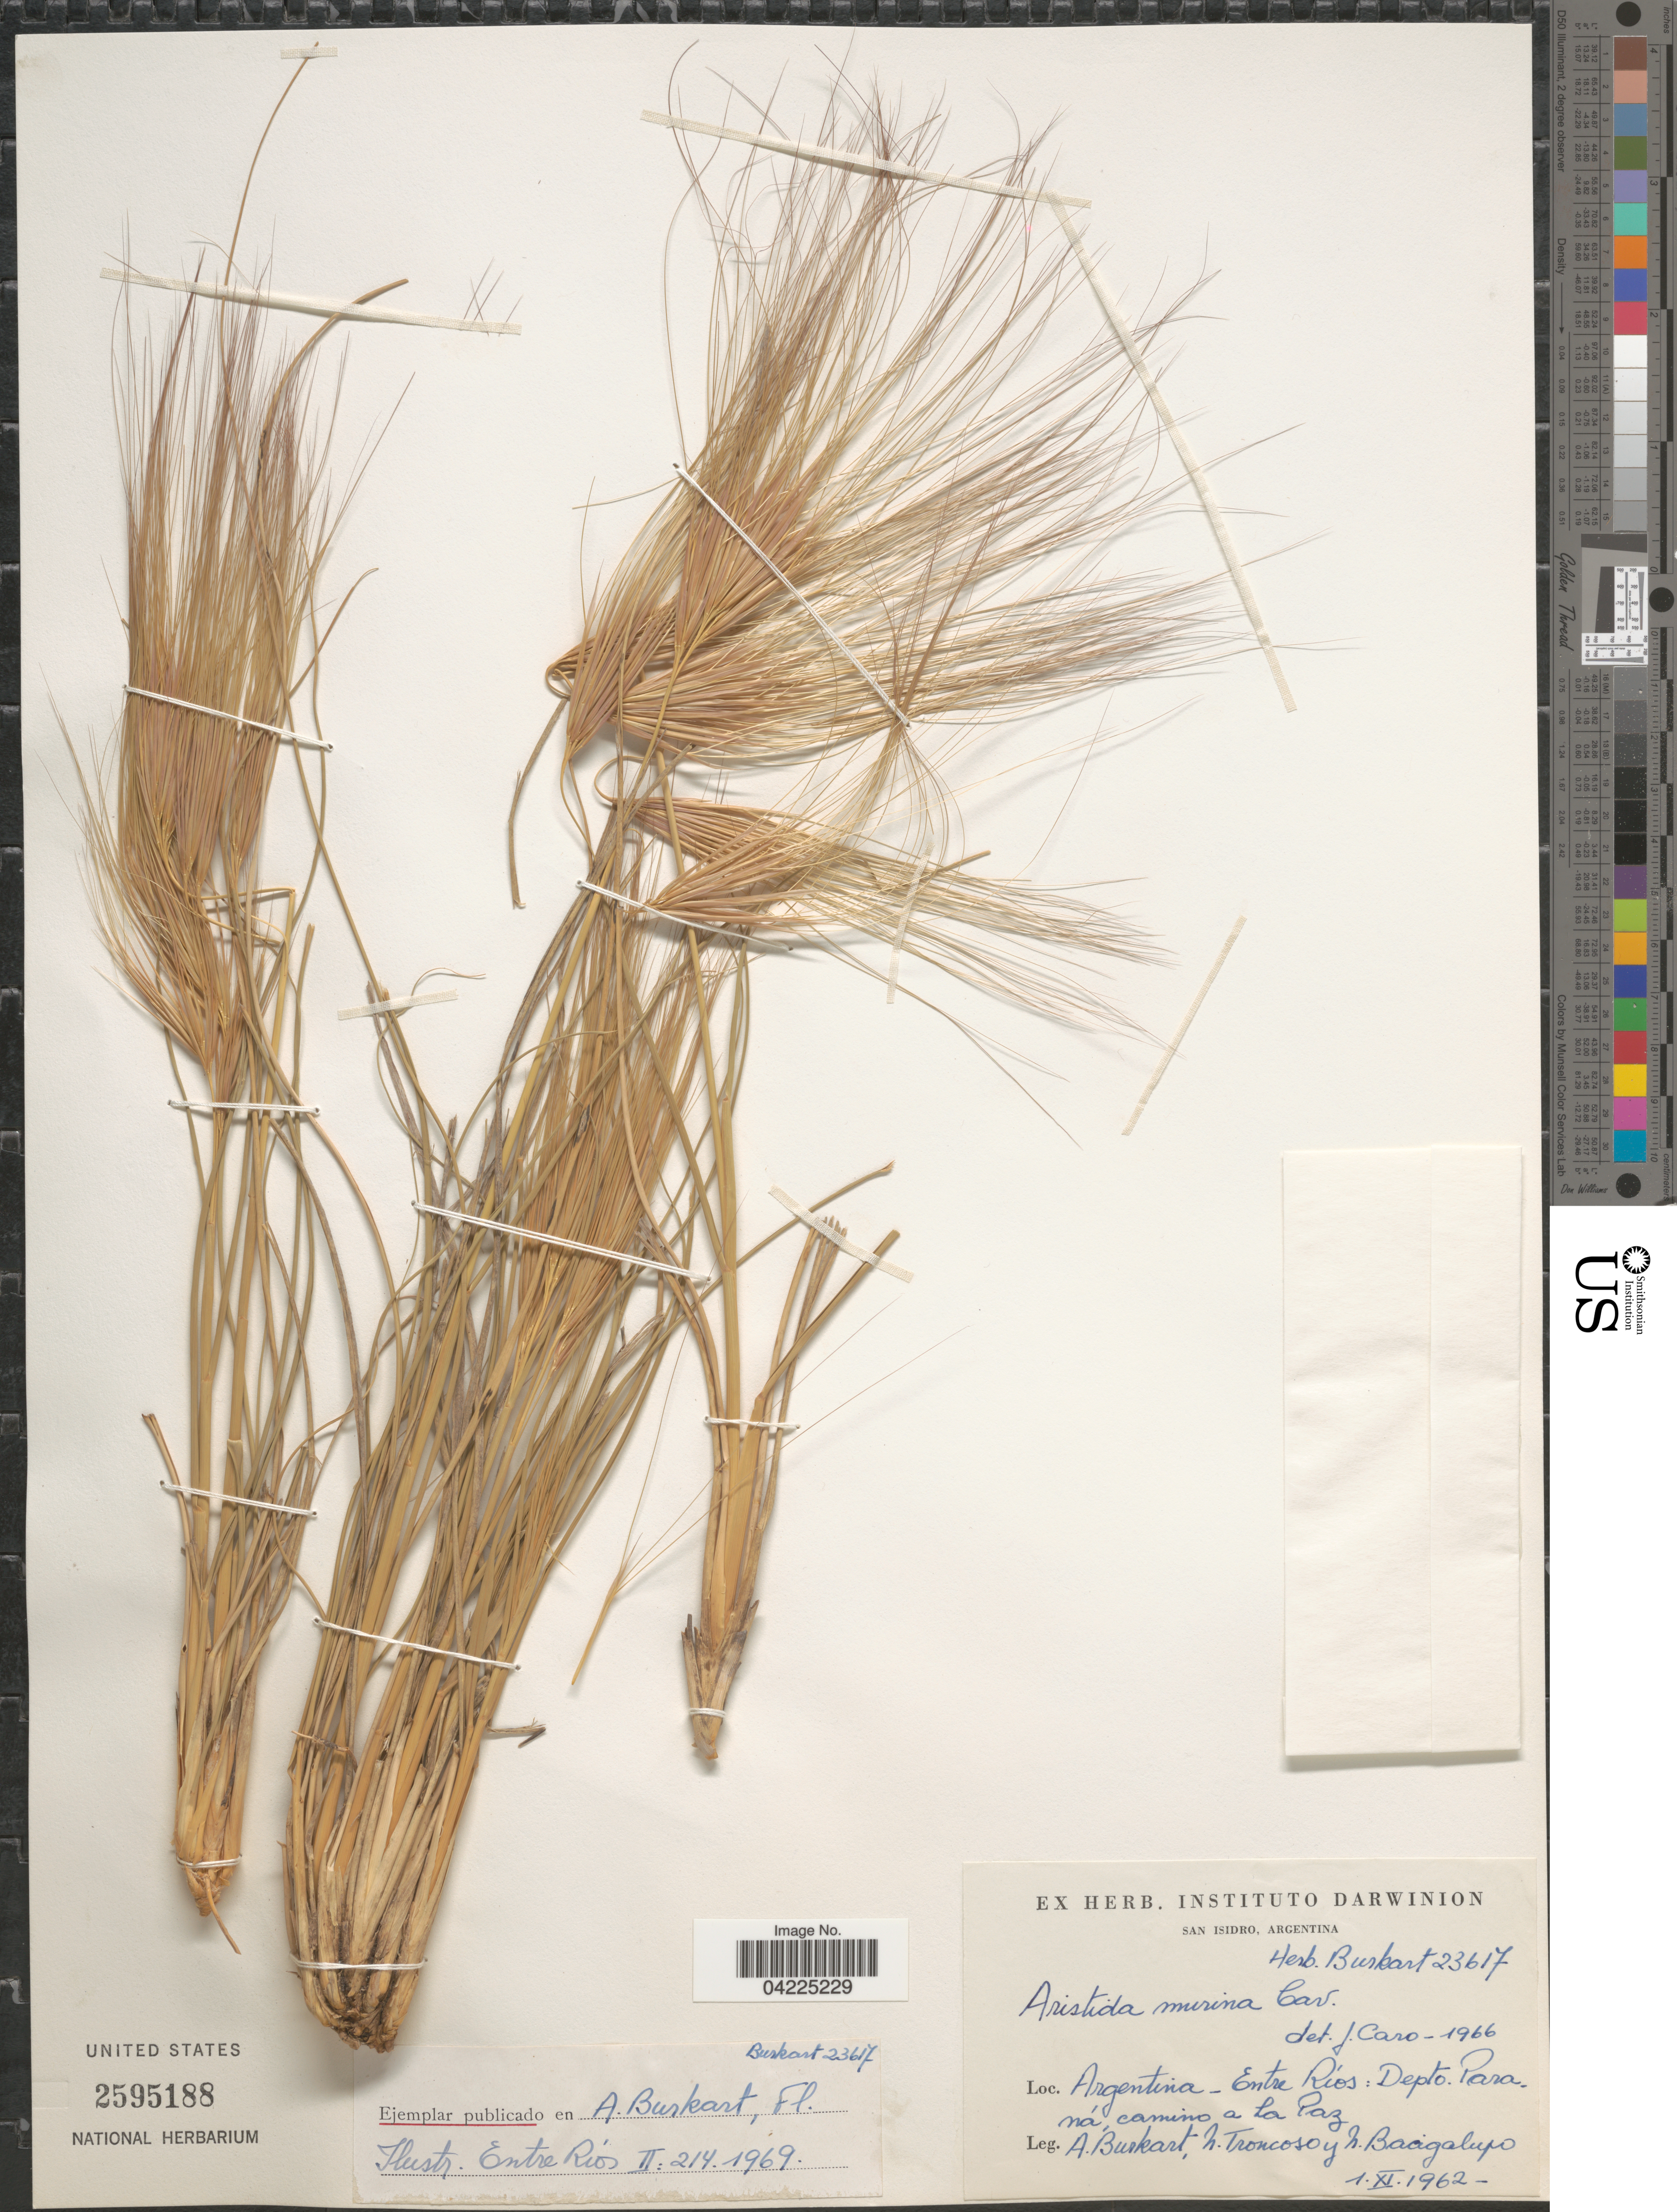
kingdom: Plantae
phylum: Tracheophyta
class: Liliopsida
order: Poales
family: Poaceae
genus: Aristida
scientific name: Aristida murina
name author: Cav.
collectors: A. E. Burkart, N. Troncoso & N. M. Bacigalupo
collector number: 23617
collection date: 1962-11-01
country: Argentina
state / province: Entre Rios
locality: Entre Ríos: Depto. Paraná, camino a La Paz.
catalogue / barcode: US 2595188